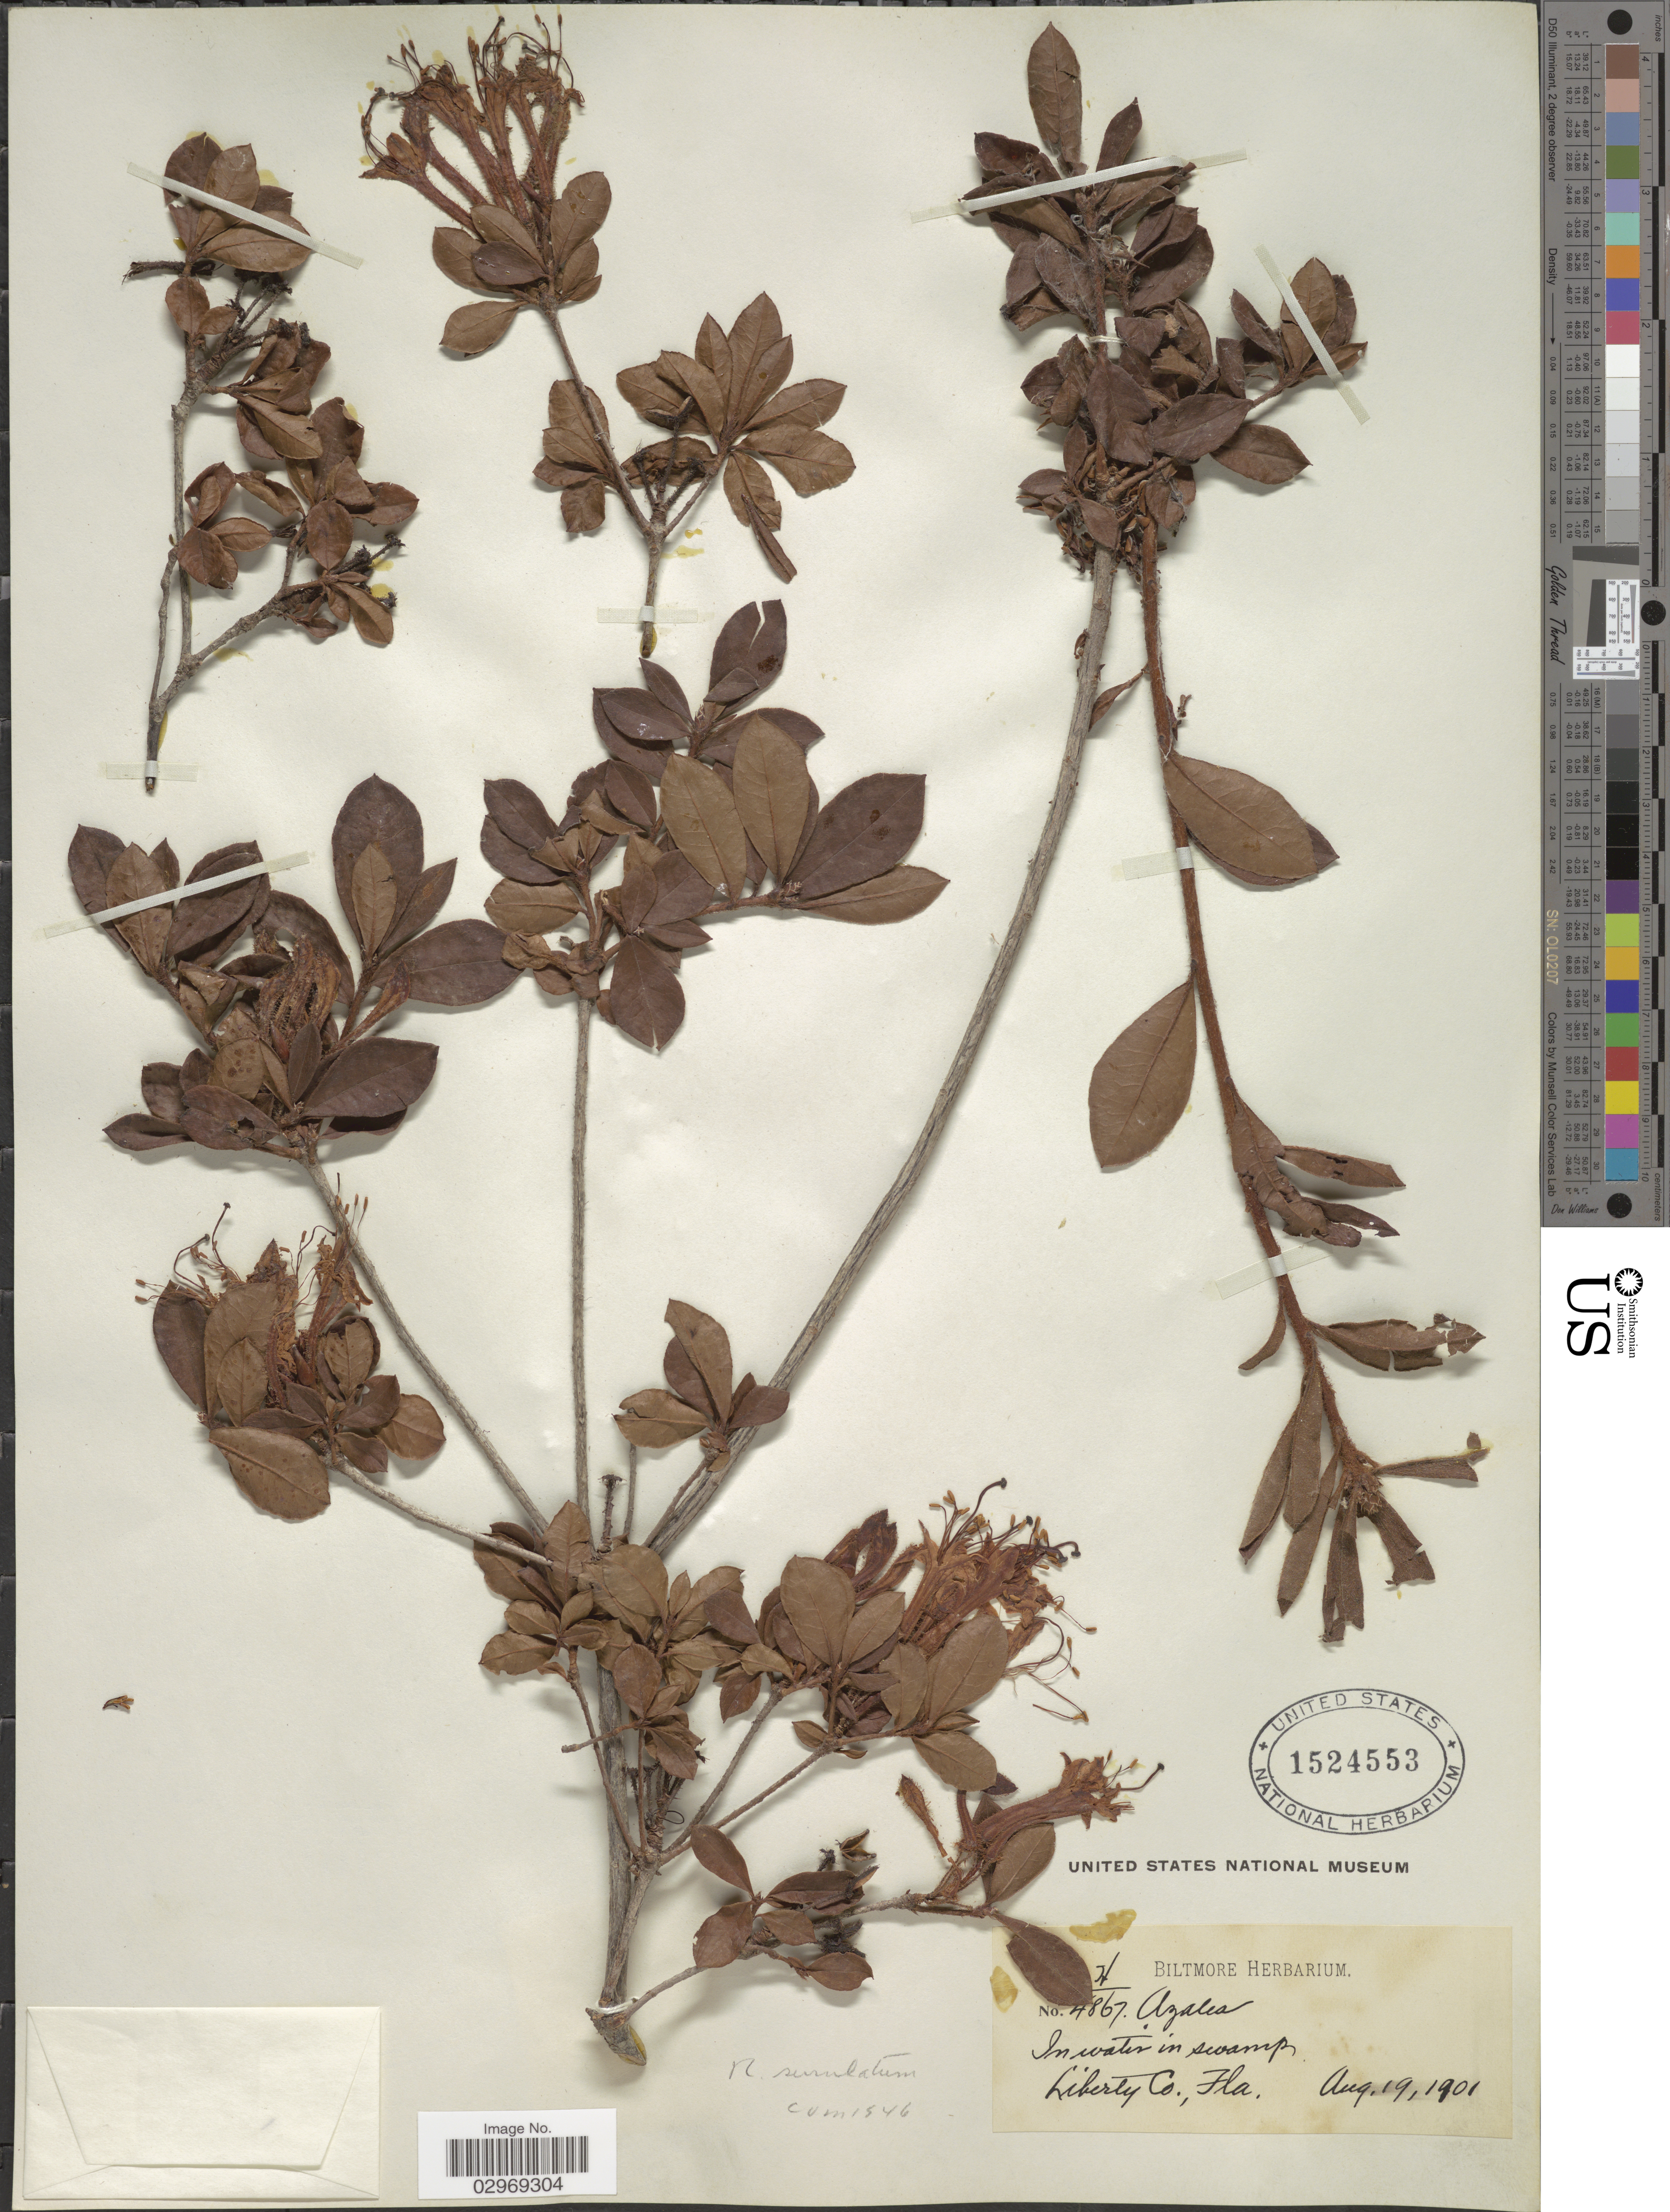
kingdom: Plantae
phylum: Tracheophyta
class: Magnoliopsida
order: Ericales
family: Ericaceae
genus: Rhododendron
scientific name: Rhododendron serrulatum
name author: (Small) Millais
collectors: ex herb. Biltmore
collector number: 4867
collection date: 1901-08-19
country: United States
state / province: Florida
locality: Liberty Co.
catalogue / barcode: US 1524553